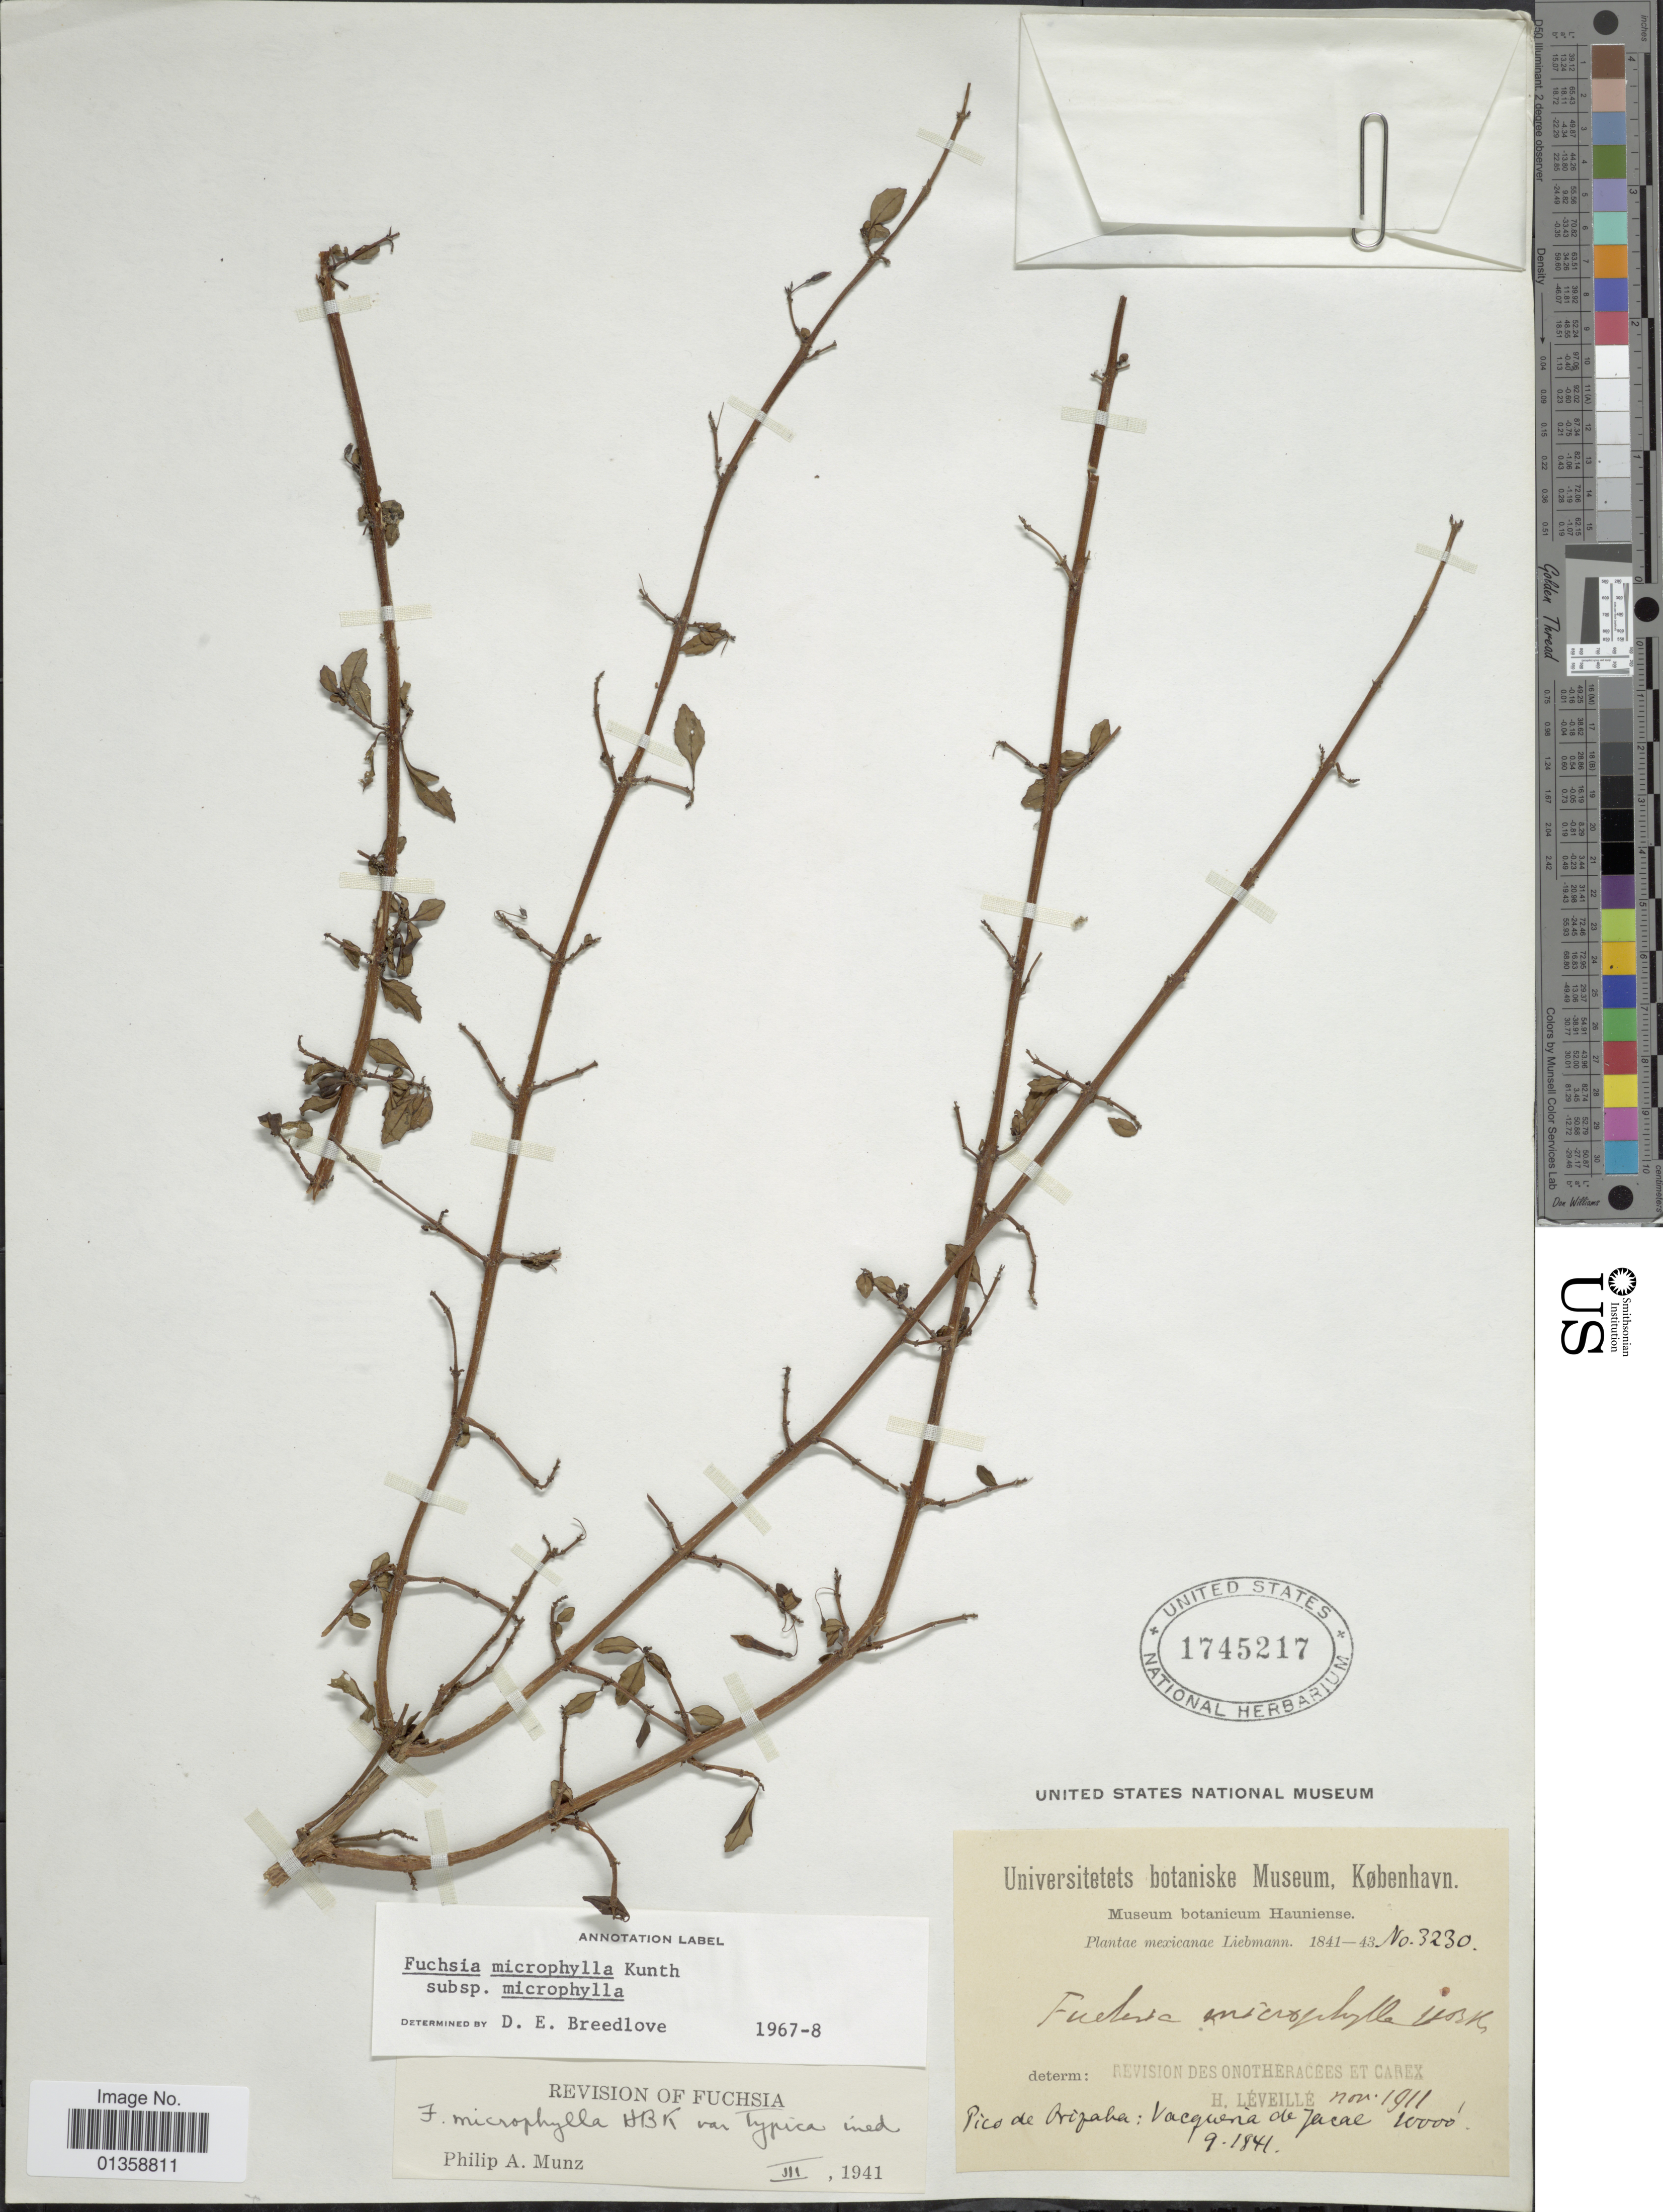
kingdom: Plantae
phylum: Tracheophyta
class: Magnoliopsida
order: Myrtales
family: Onagraceae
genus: Fuchsia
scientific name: Fuchsia microphylla subsp. microphylla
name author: Kunth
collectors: Liebmann, --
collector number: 3230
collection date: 1841-09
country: Mexico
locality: Pico de Orizaba: Vacqueria de Jacal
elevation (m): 3048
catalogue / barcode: US 1745217